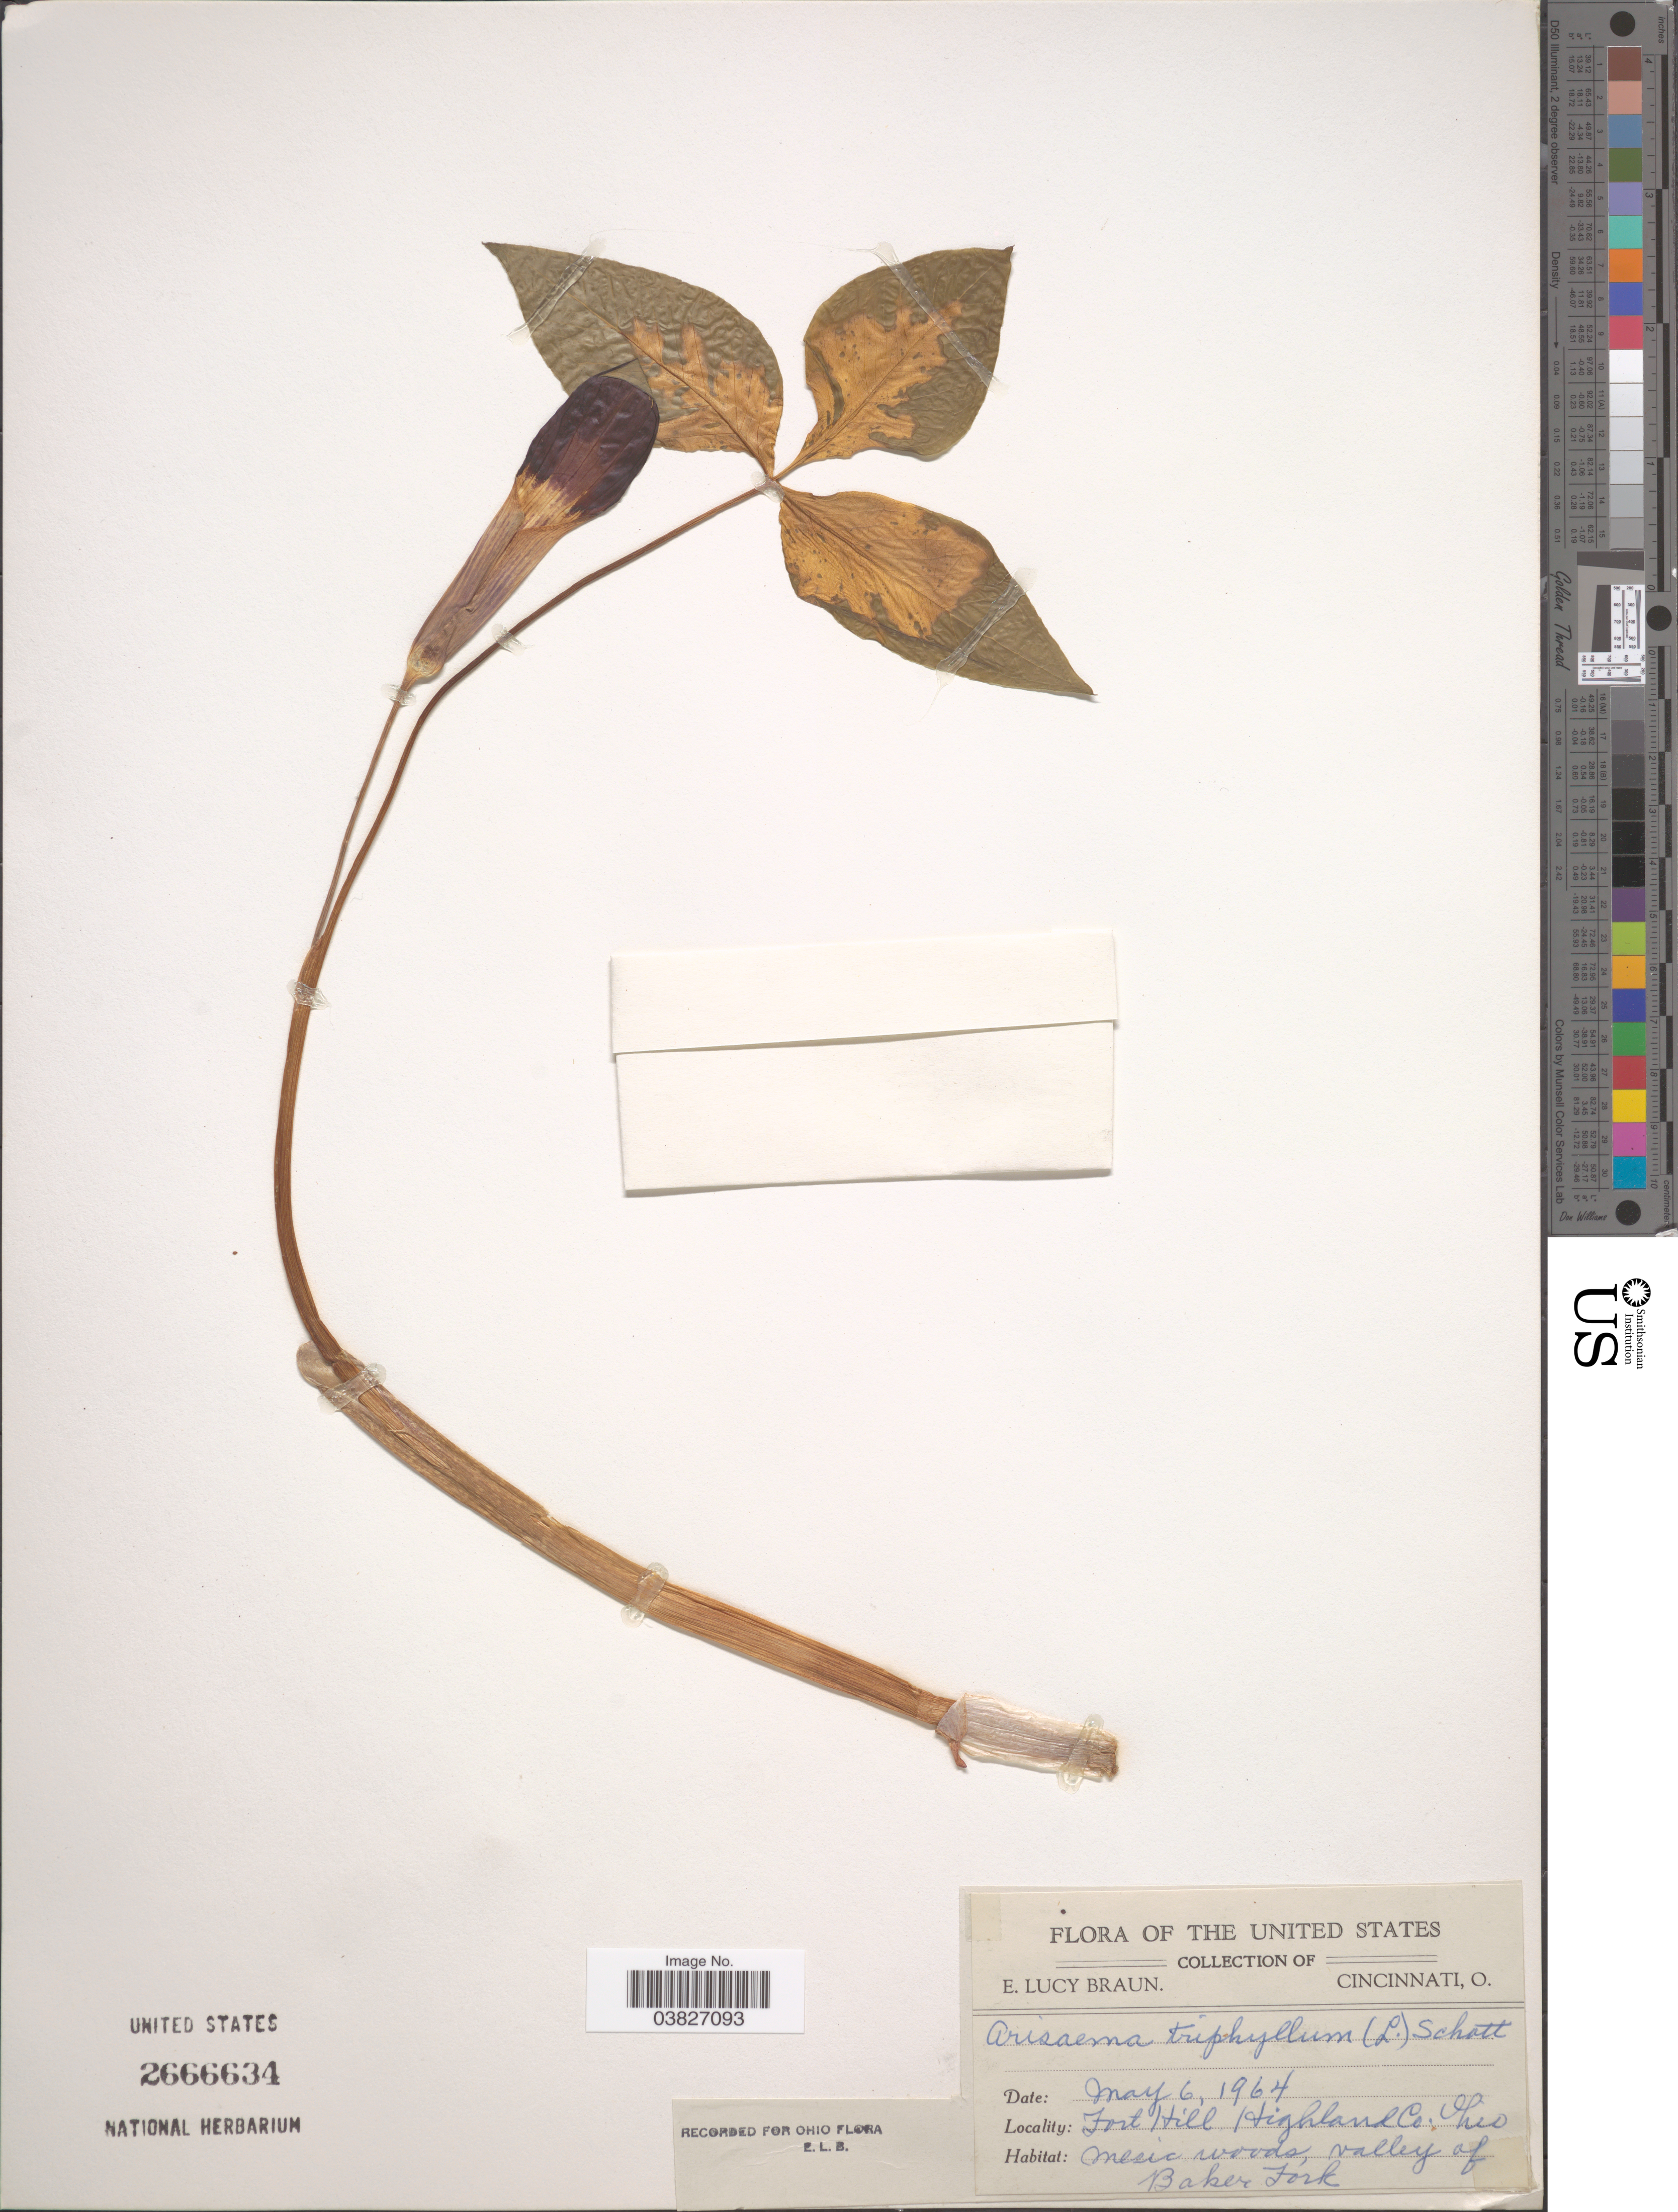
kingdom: Plantae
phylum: Tracheophyta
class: Liliopsida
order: Alismatales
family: Araceae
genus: Arisaema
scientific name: Arisaema triphyllum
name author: (L.) Schott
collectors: E. L. Braun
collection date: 1964-05-06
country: United States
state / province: Ohio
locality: Fort Hill Highland Co. Valley of Baker Fork.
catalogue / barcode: US 2666634